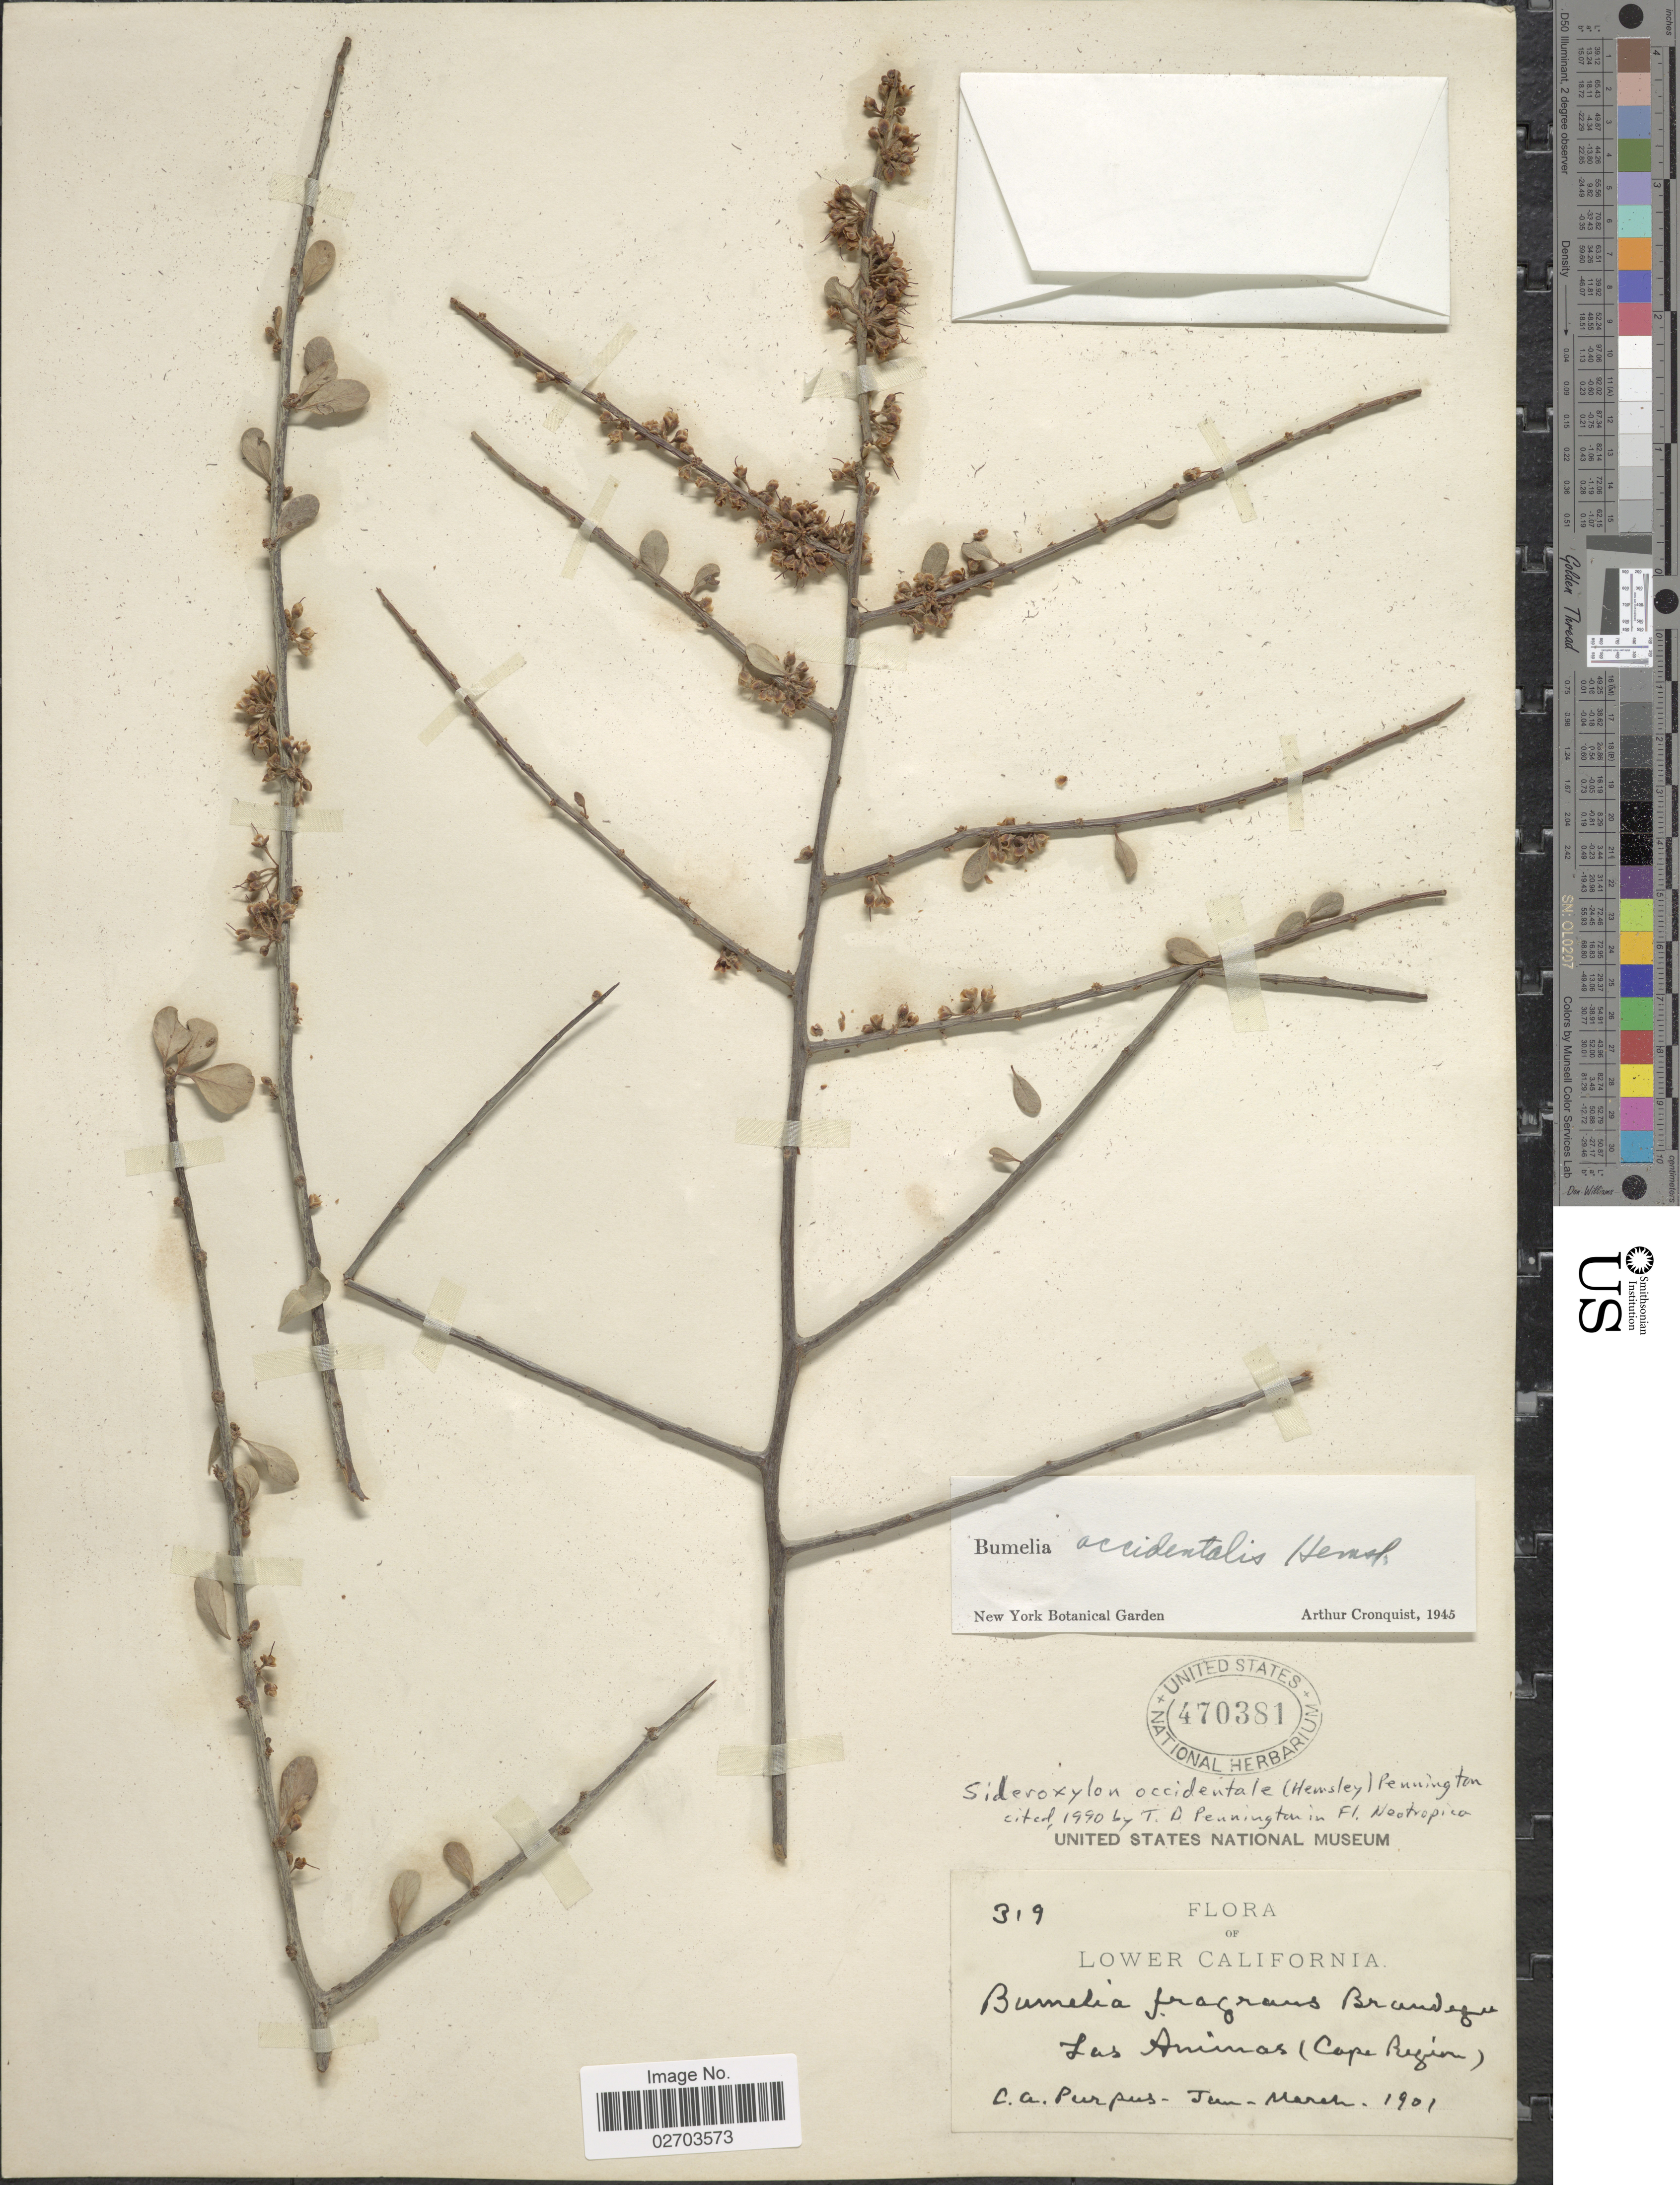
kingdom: Plantae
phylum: Tracheophyta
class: Magnoliopsida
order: Ericales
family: Sapotaceae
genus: Sideroxylon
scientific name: Sideroxylon occidentale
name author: (Hemsl.) T.D. Penn.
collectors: C. A. Purpus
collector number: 319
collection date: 1901-01/1901-03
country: Mexico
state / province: Baja California Sur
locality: Lower California, Los Aminas (Cape Region).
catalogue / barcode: US 470381